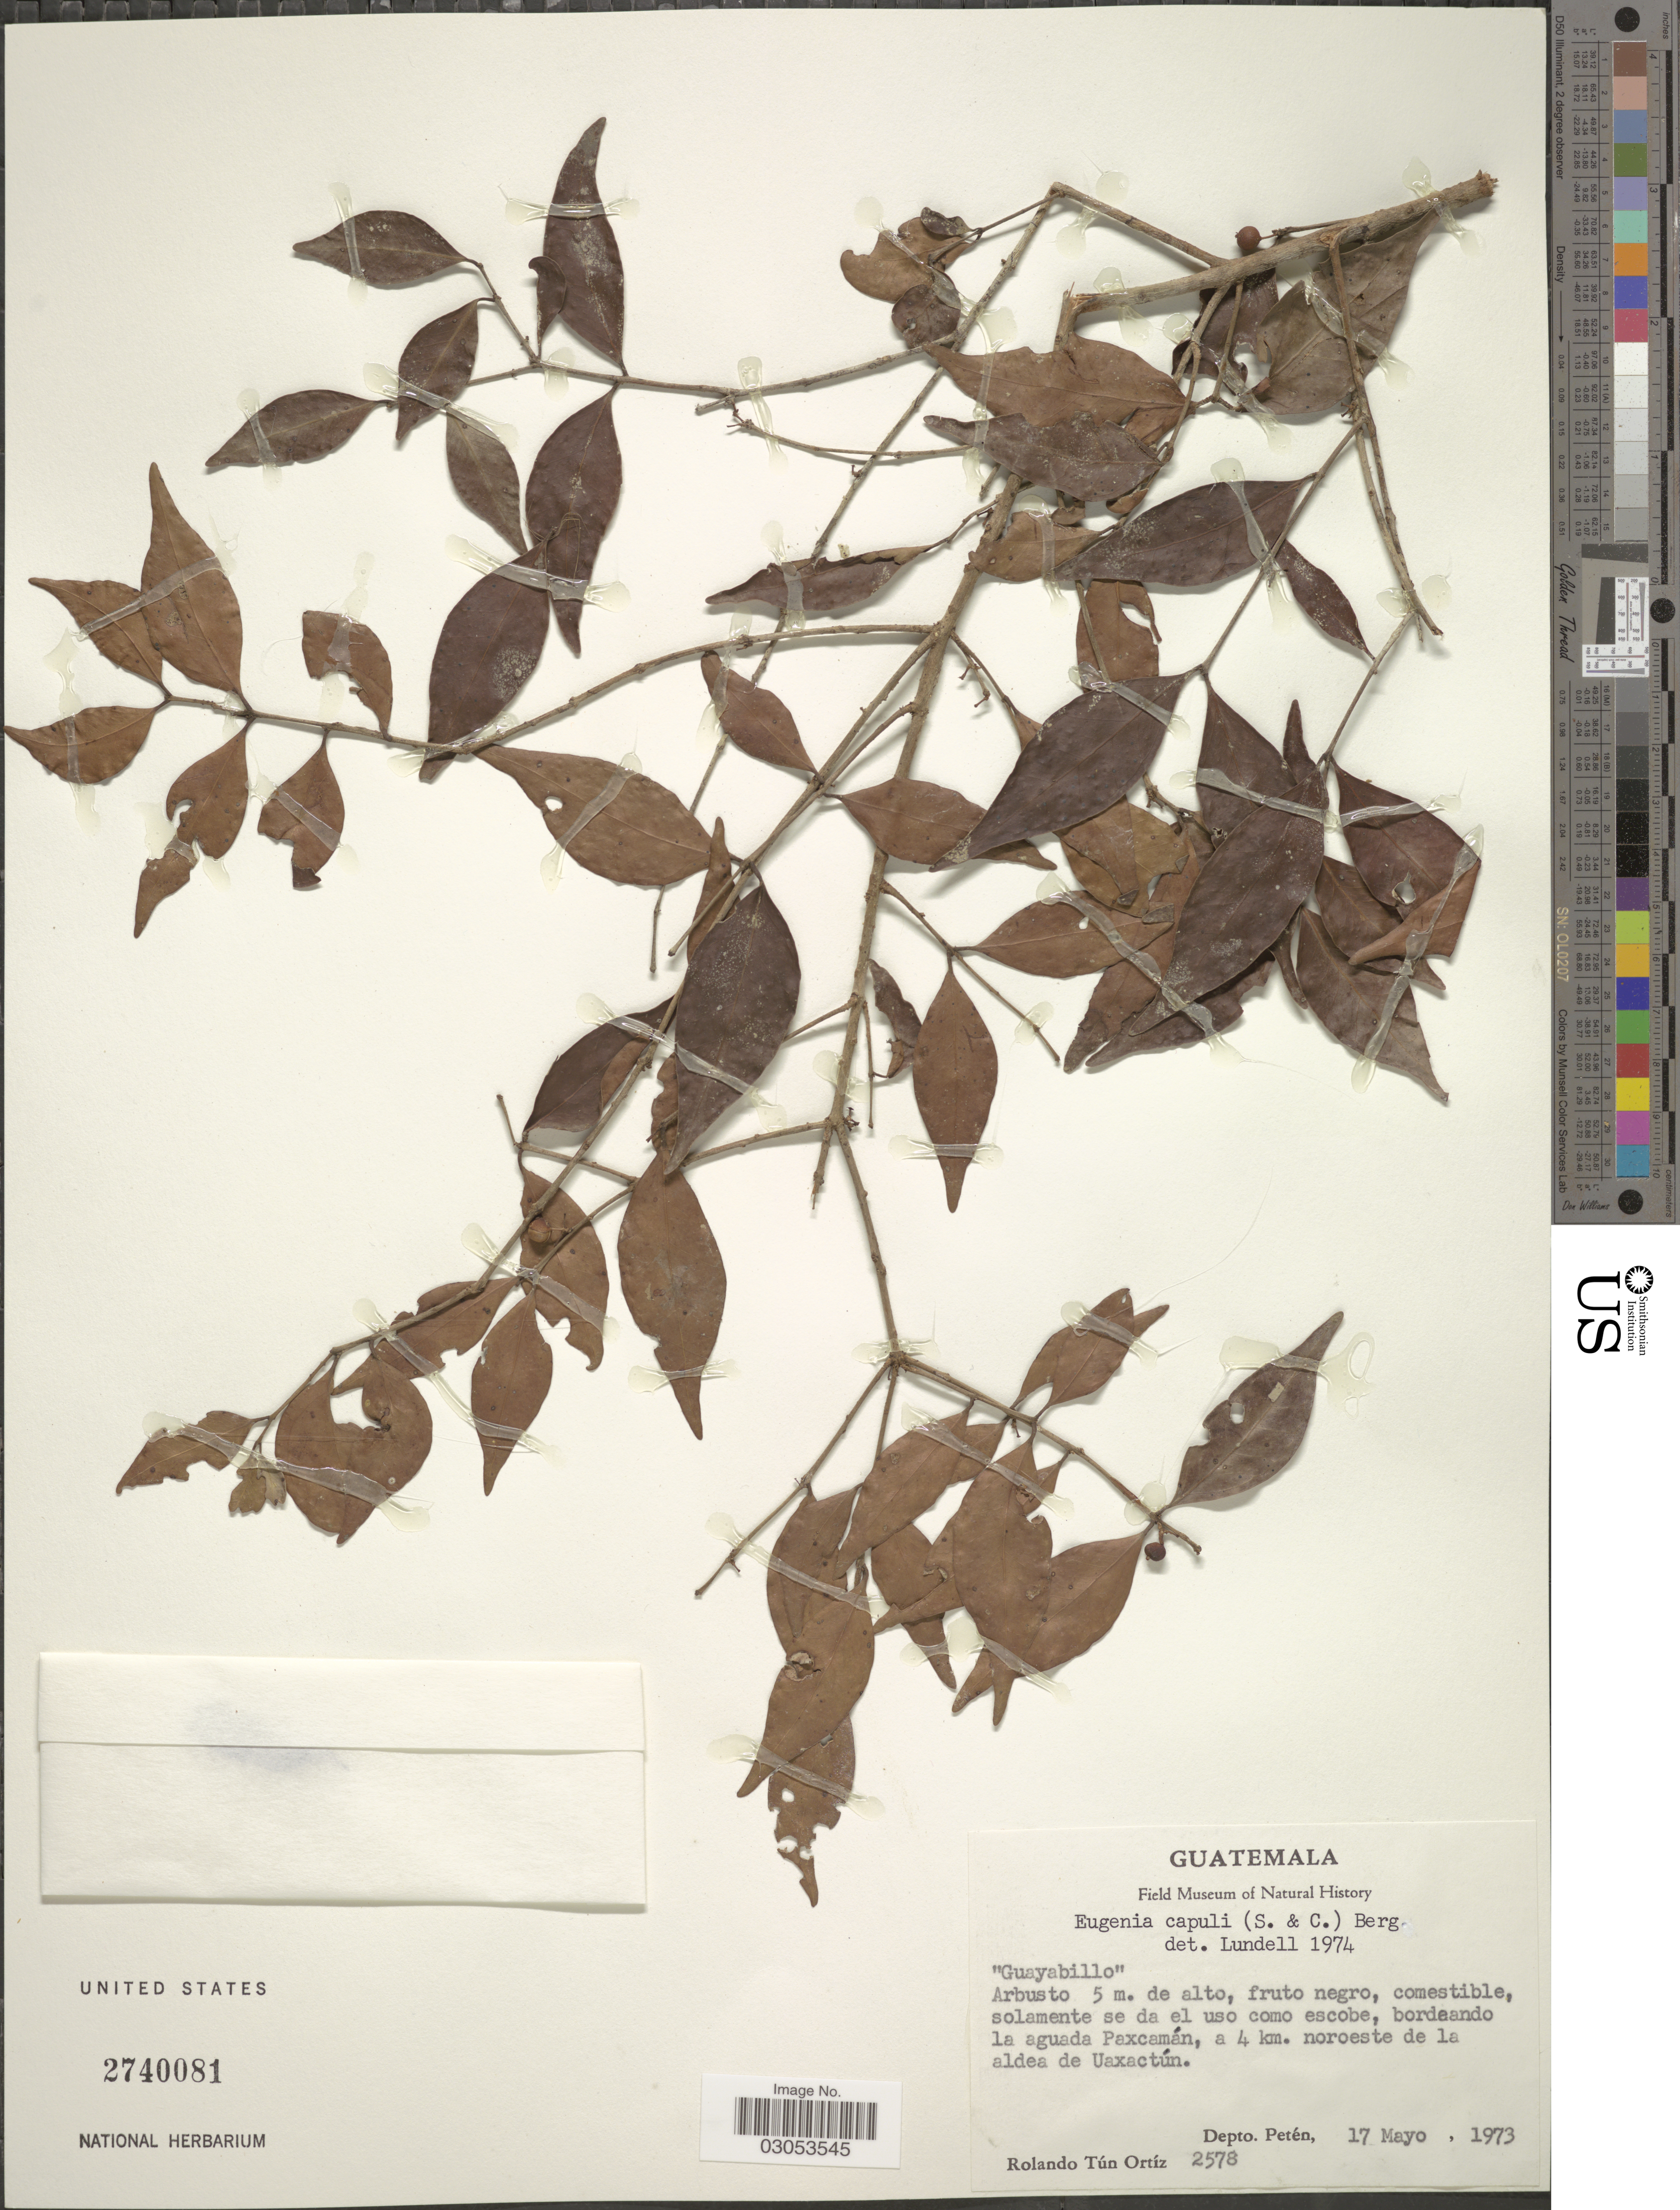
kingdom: Plantae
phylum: Tracheophyta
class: Magnoliopsida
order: Myrtales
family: Myrtaceae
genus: Eugenia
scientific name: Eugenia capuli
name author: (Schltdl. & Cham.) Hook. & Arn.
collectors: R. T. Ortíz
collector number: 2578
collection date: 1973-05-17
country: Guatemala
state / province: El Petén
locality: Bordeando la aguada Paxcamán, a 4 km. noroeste de la aldea de Uaxactún. Depto. Petén.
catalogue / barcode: US 2740081